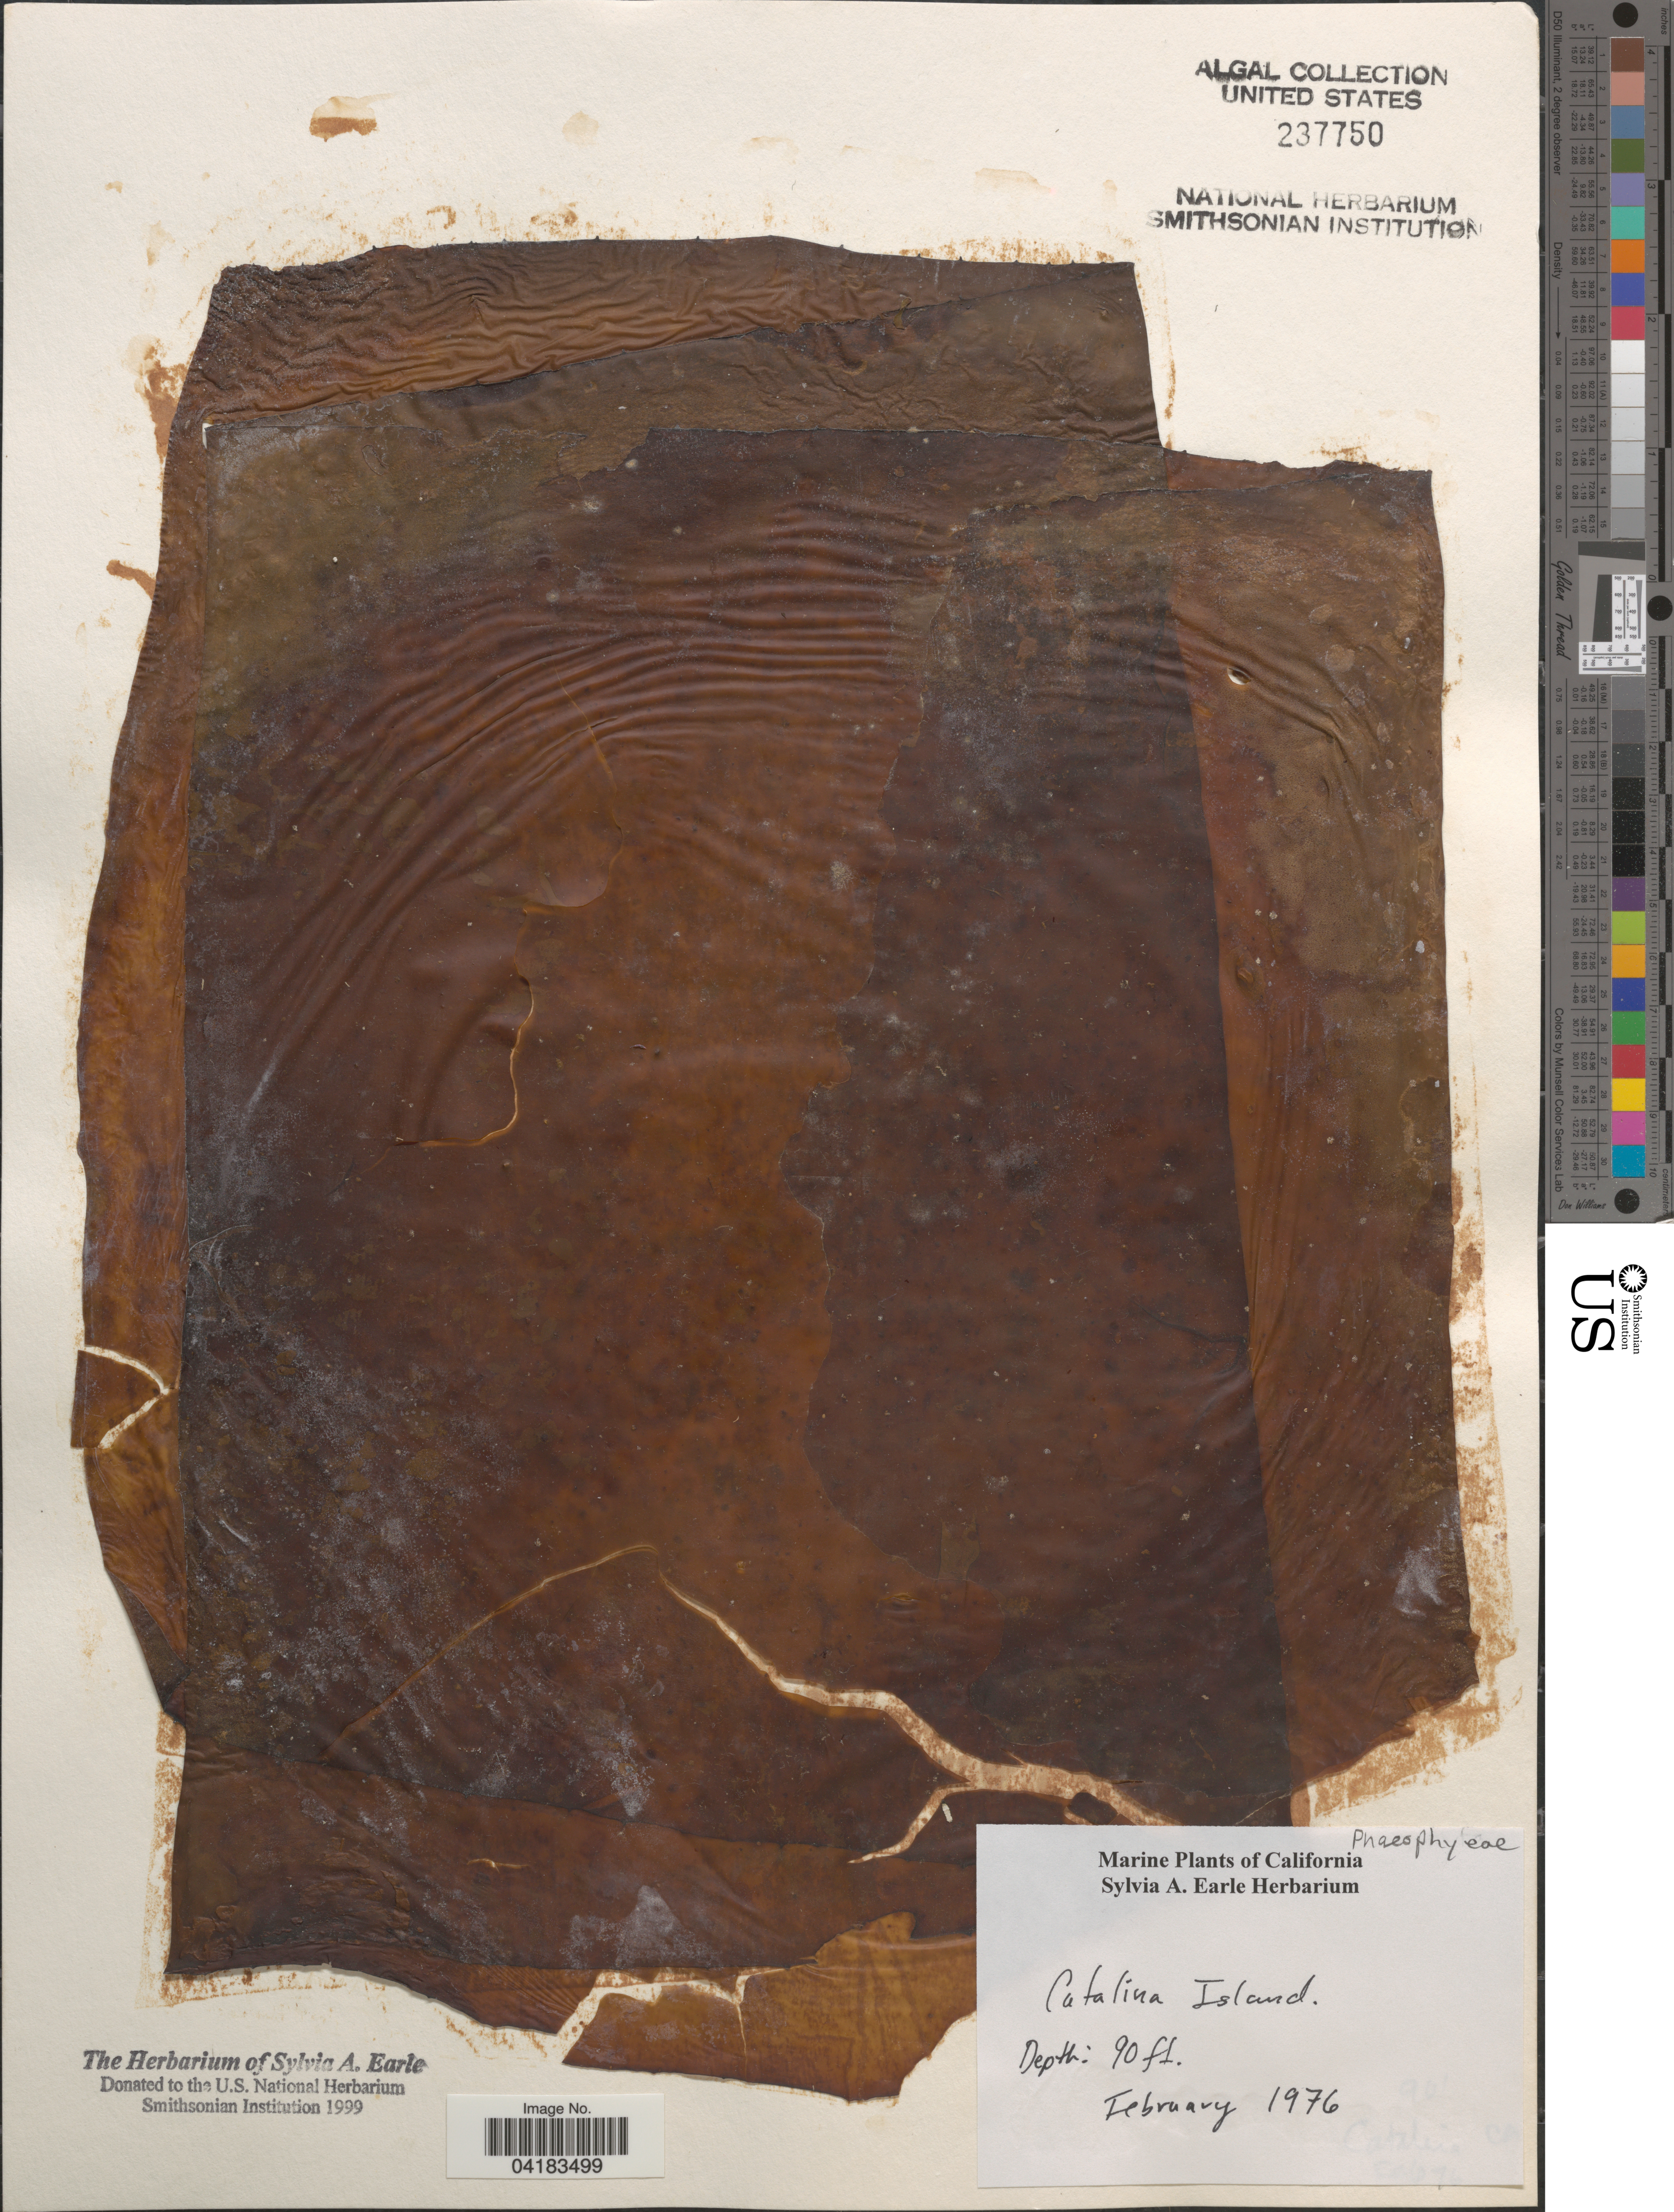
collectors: Ex herb. Sylvia A. Earle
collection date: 1976-02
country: United States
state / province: California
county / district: Los Angeles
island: Santa Catalina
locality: Catalina Island.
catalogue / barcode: US 237750